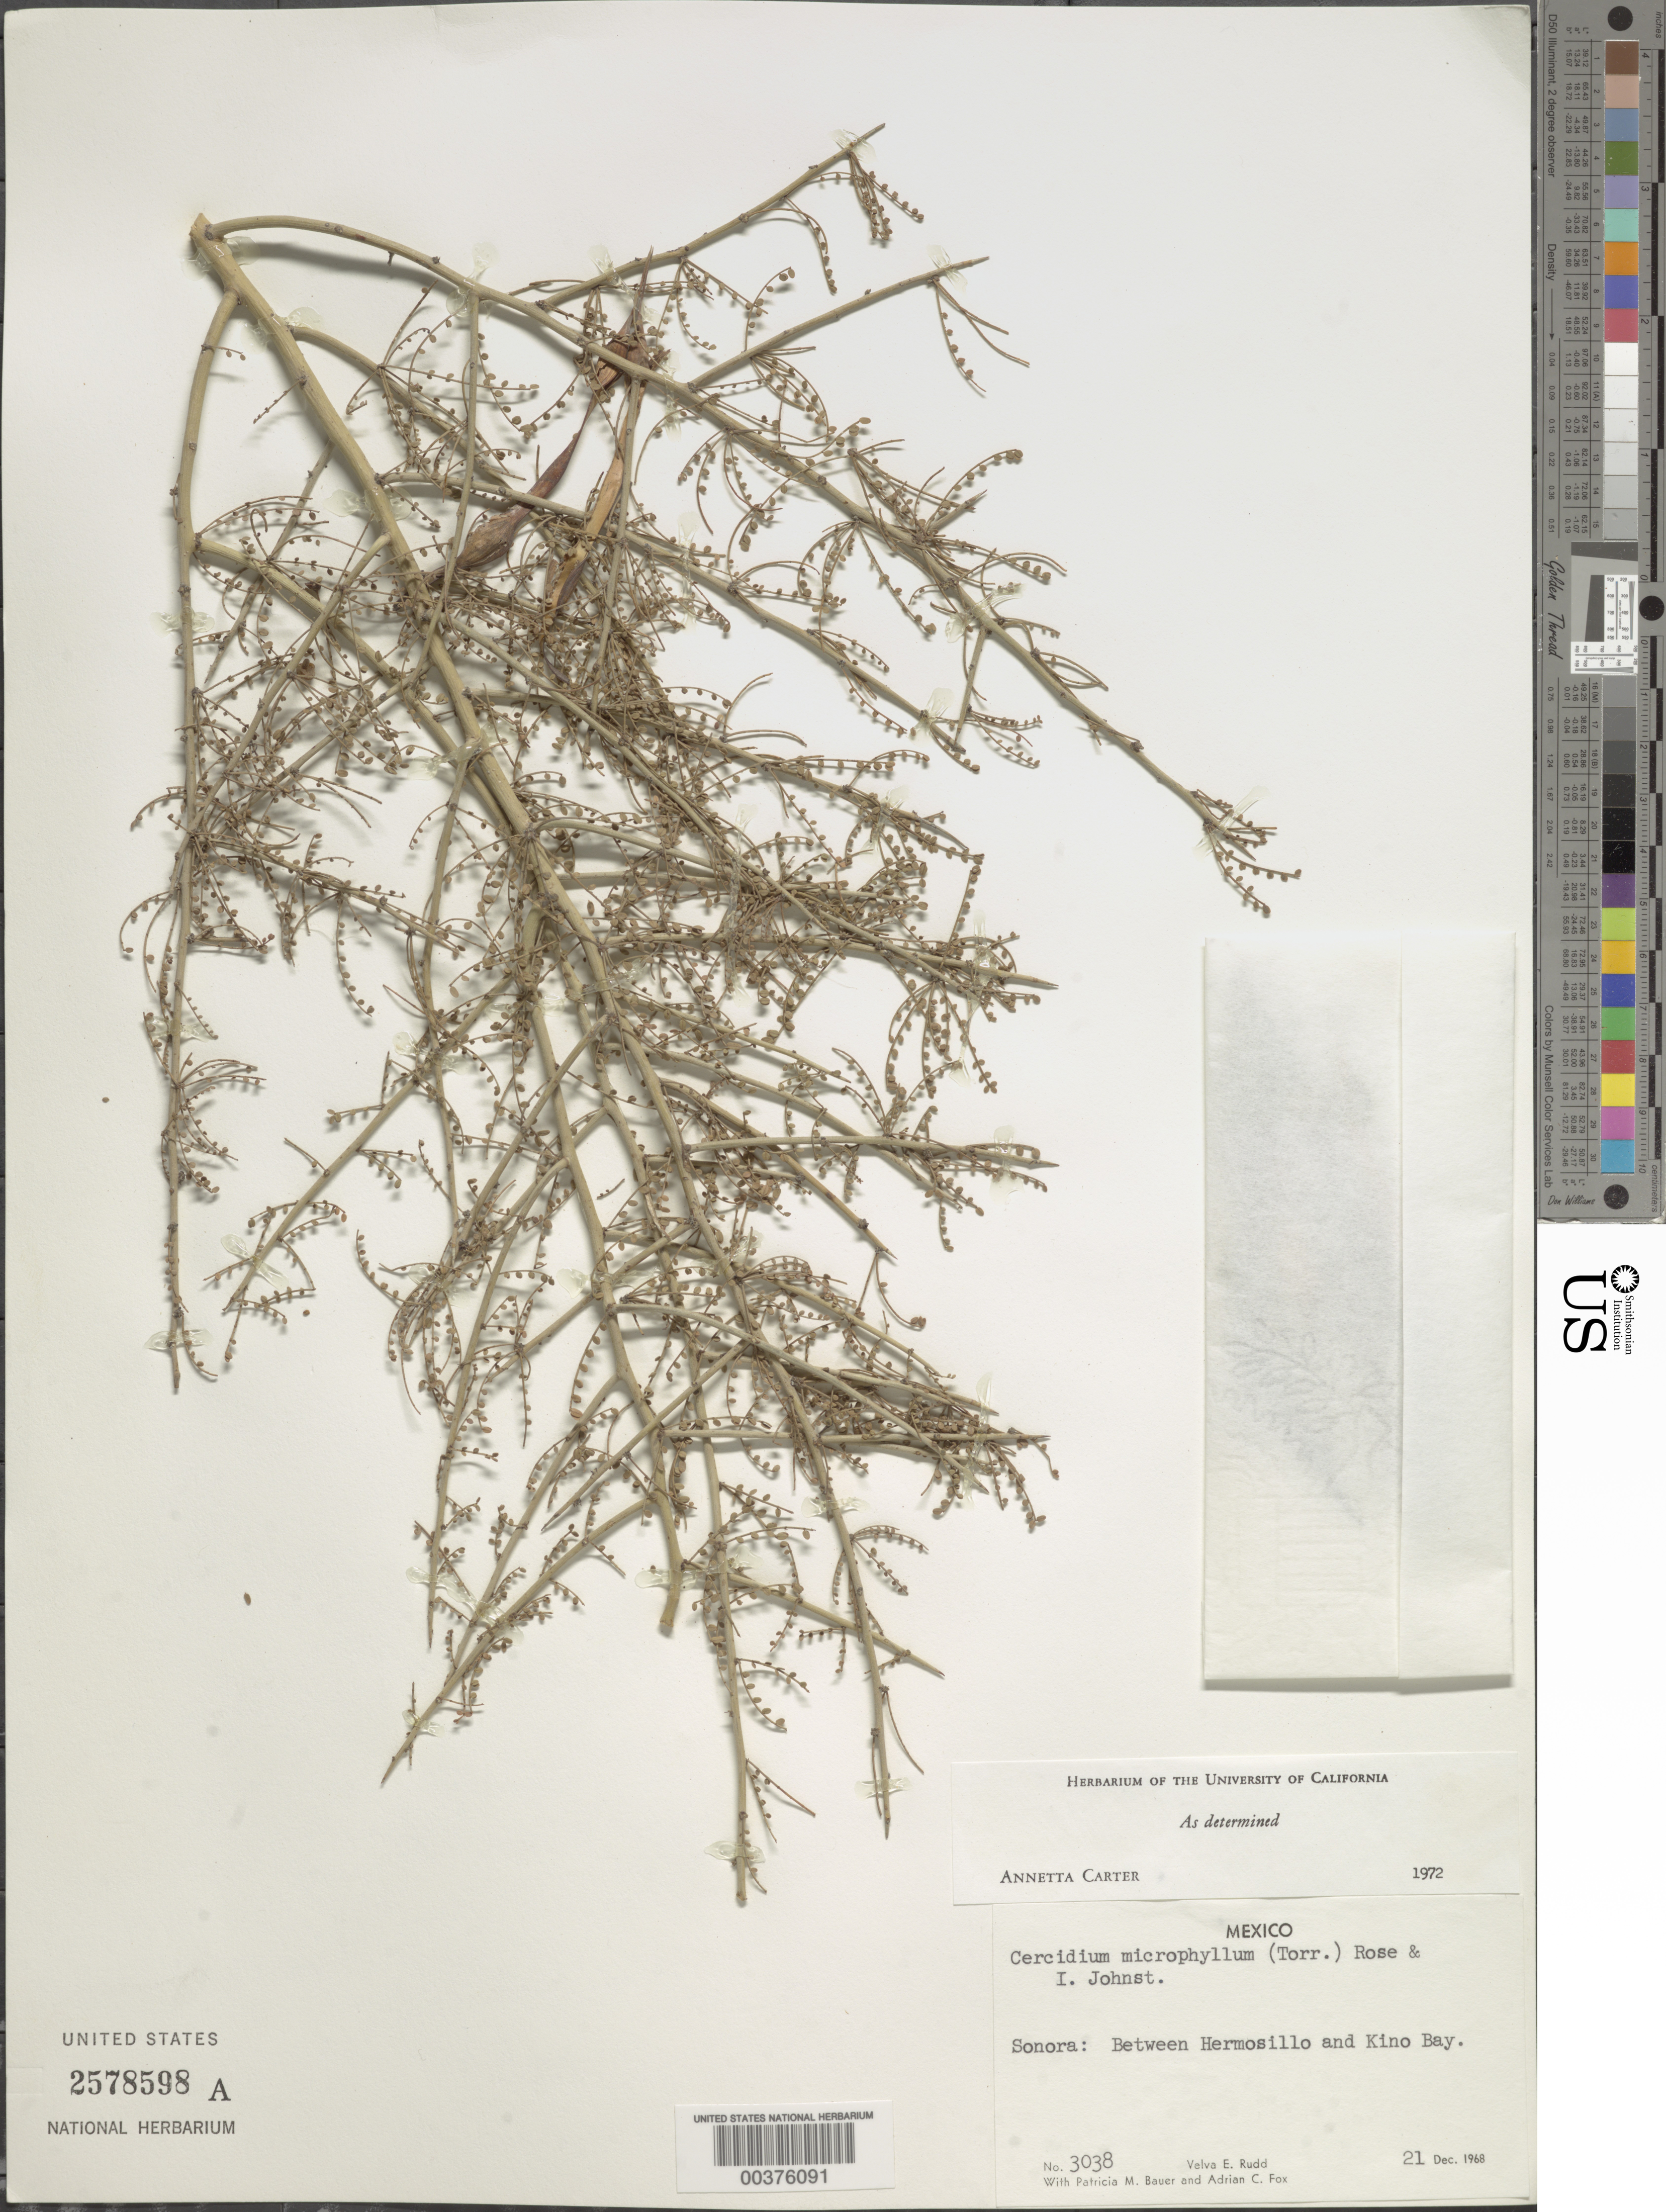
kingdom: Plantae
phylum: Tracheophyta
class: Magnoliopsida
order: Fabales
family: Fabaceae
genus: Parkinsonia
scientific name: Parkinsonia microphylla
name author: Torr.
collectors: V. E. Rudd, P. Bauer & A. Fox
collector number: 3038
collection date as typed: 21 Dec 1968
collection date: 1968-12-21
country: Mexico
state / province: Sonora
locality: Between Hermosillo and kino bay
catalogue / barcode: US 2578598A